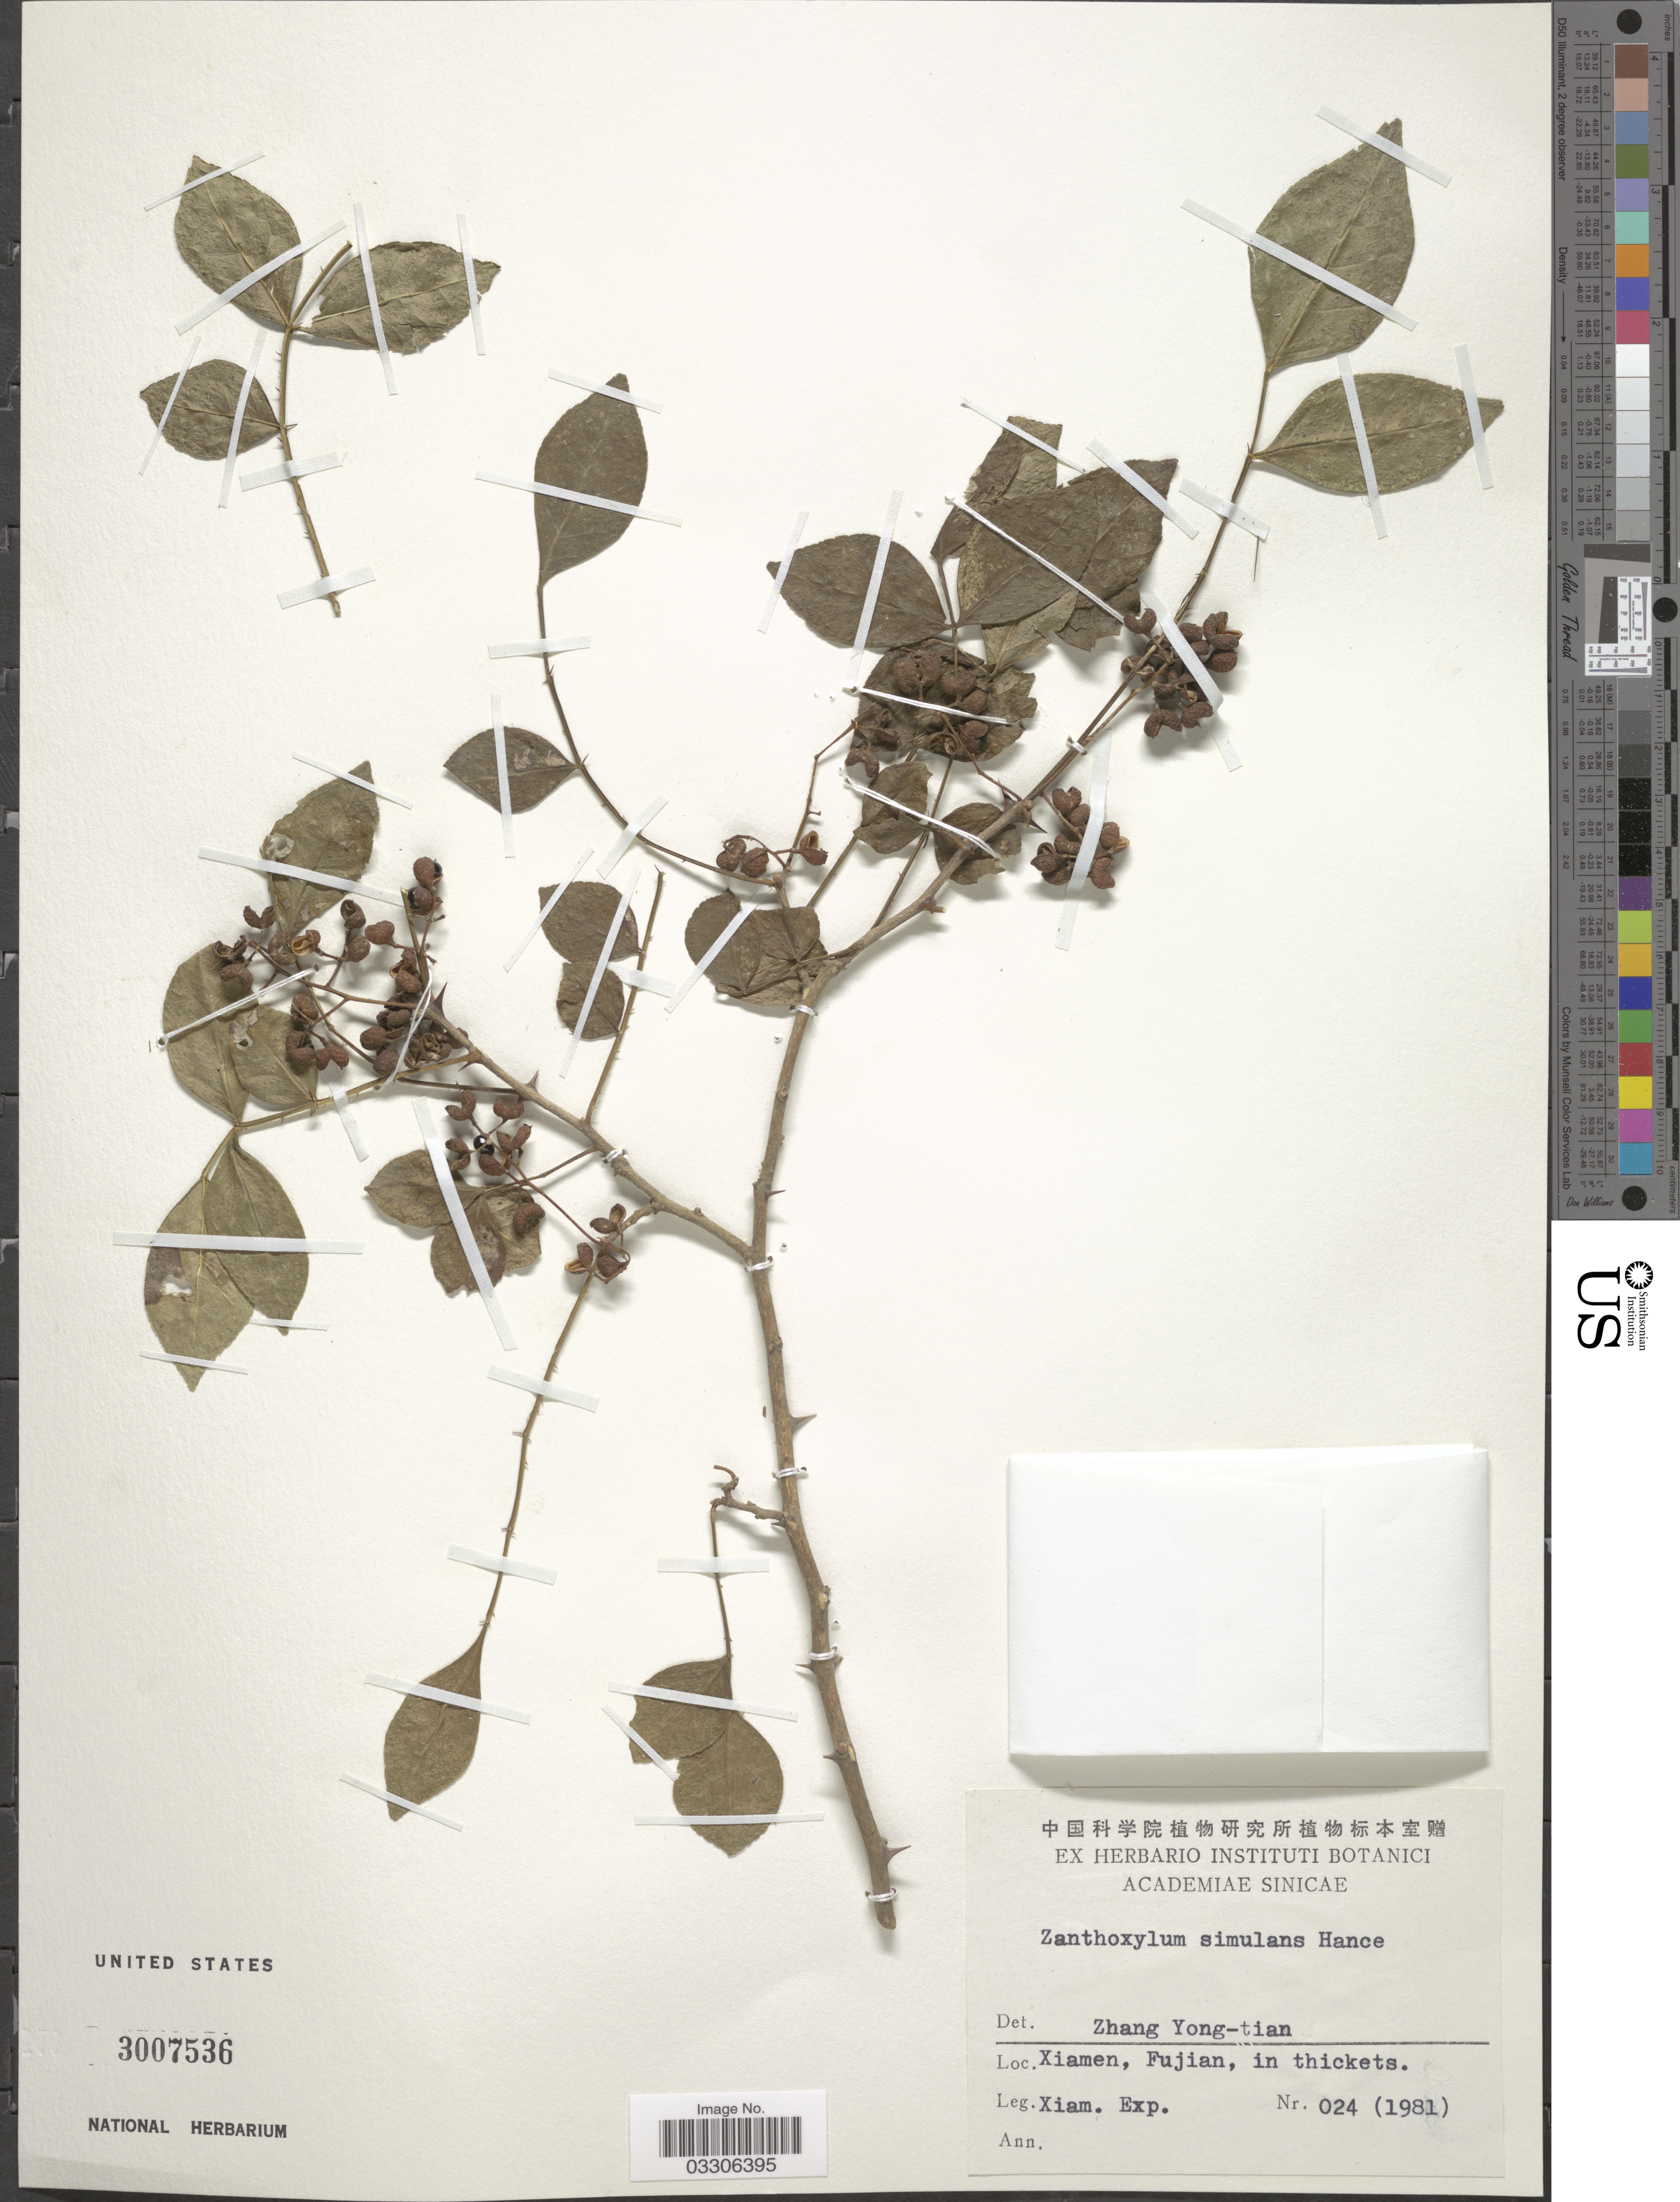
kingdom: Plantae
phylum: Tracheophyta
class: Magnoliopsida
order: Sapindales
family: Rutaceae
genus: Zanthoxylum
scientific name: Zanthoxylum simulans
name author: Hance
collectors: Xiamen Expedition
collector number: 024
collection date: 1981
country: China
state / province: Fujian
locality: Xiamen, Fujian.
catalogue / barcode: US 3007536